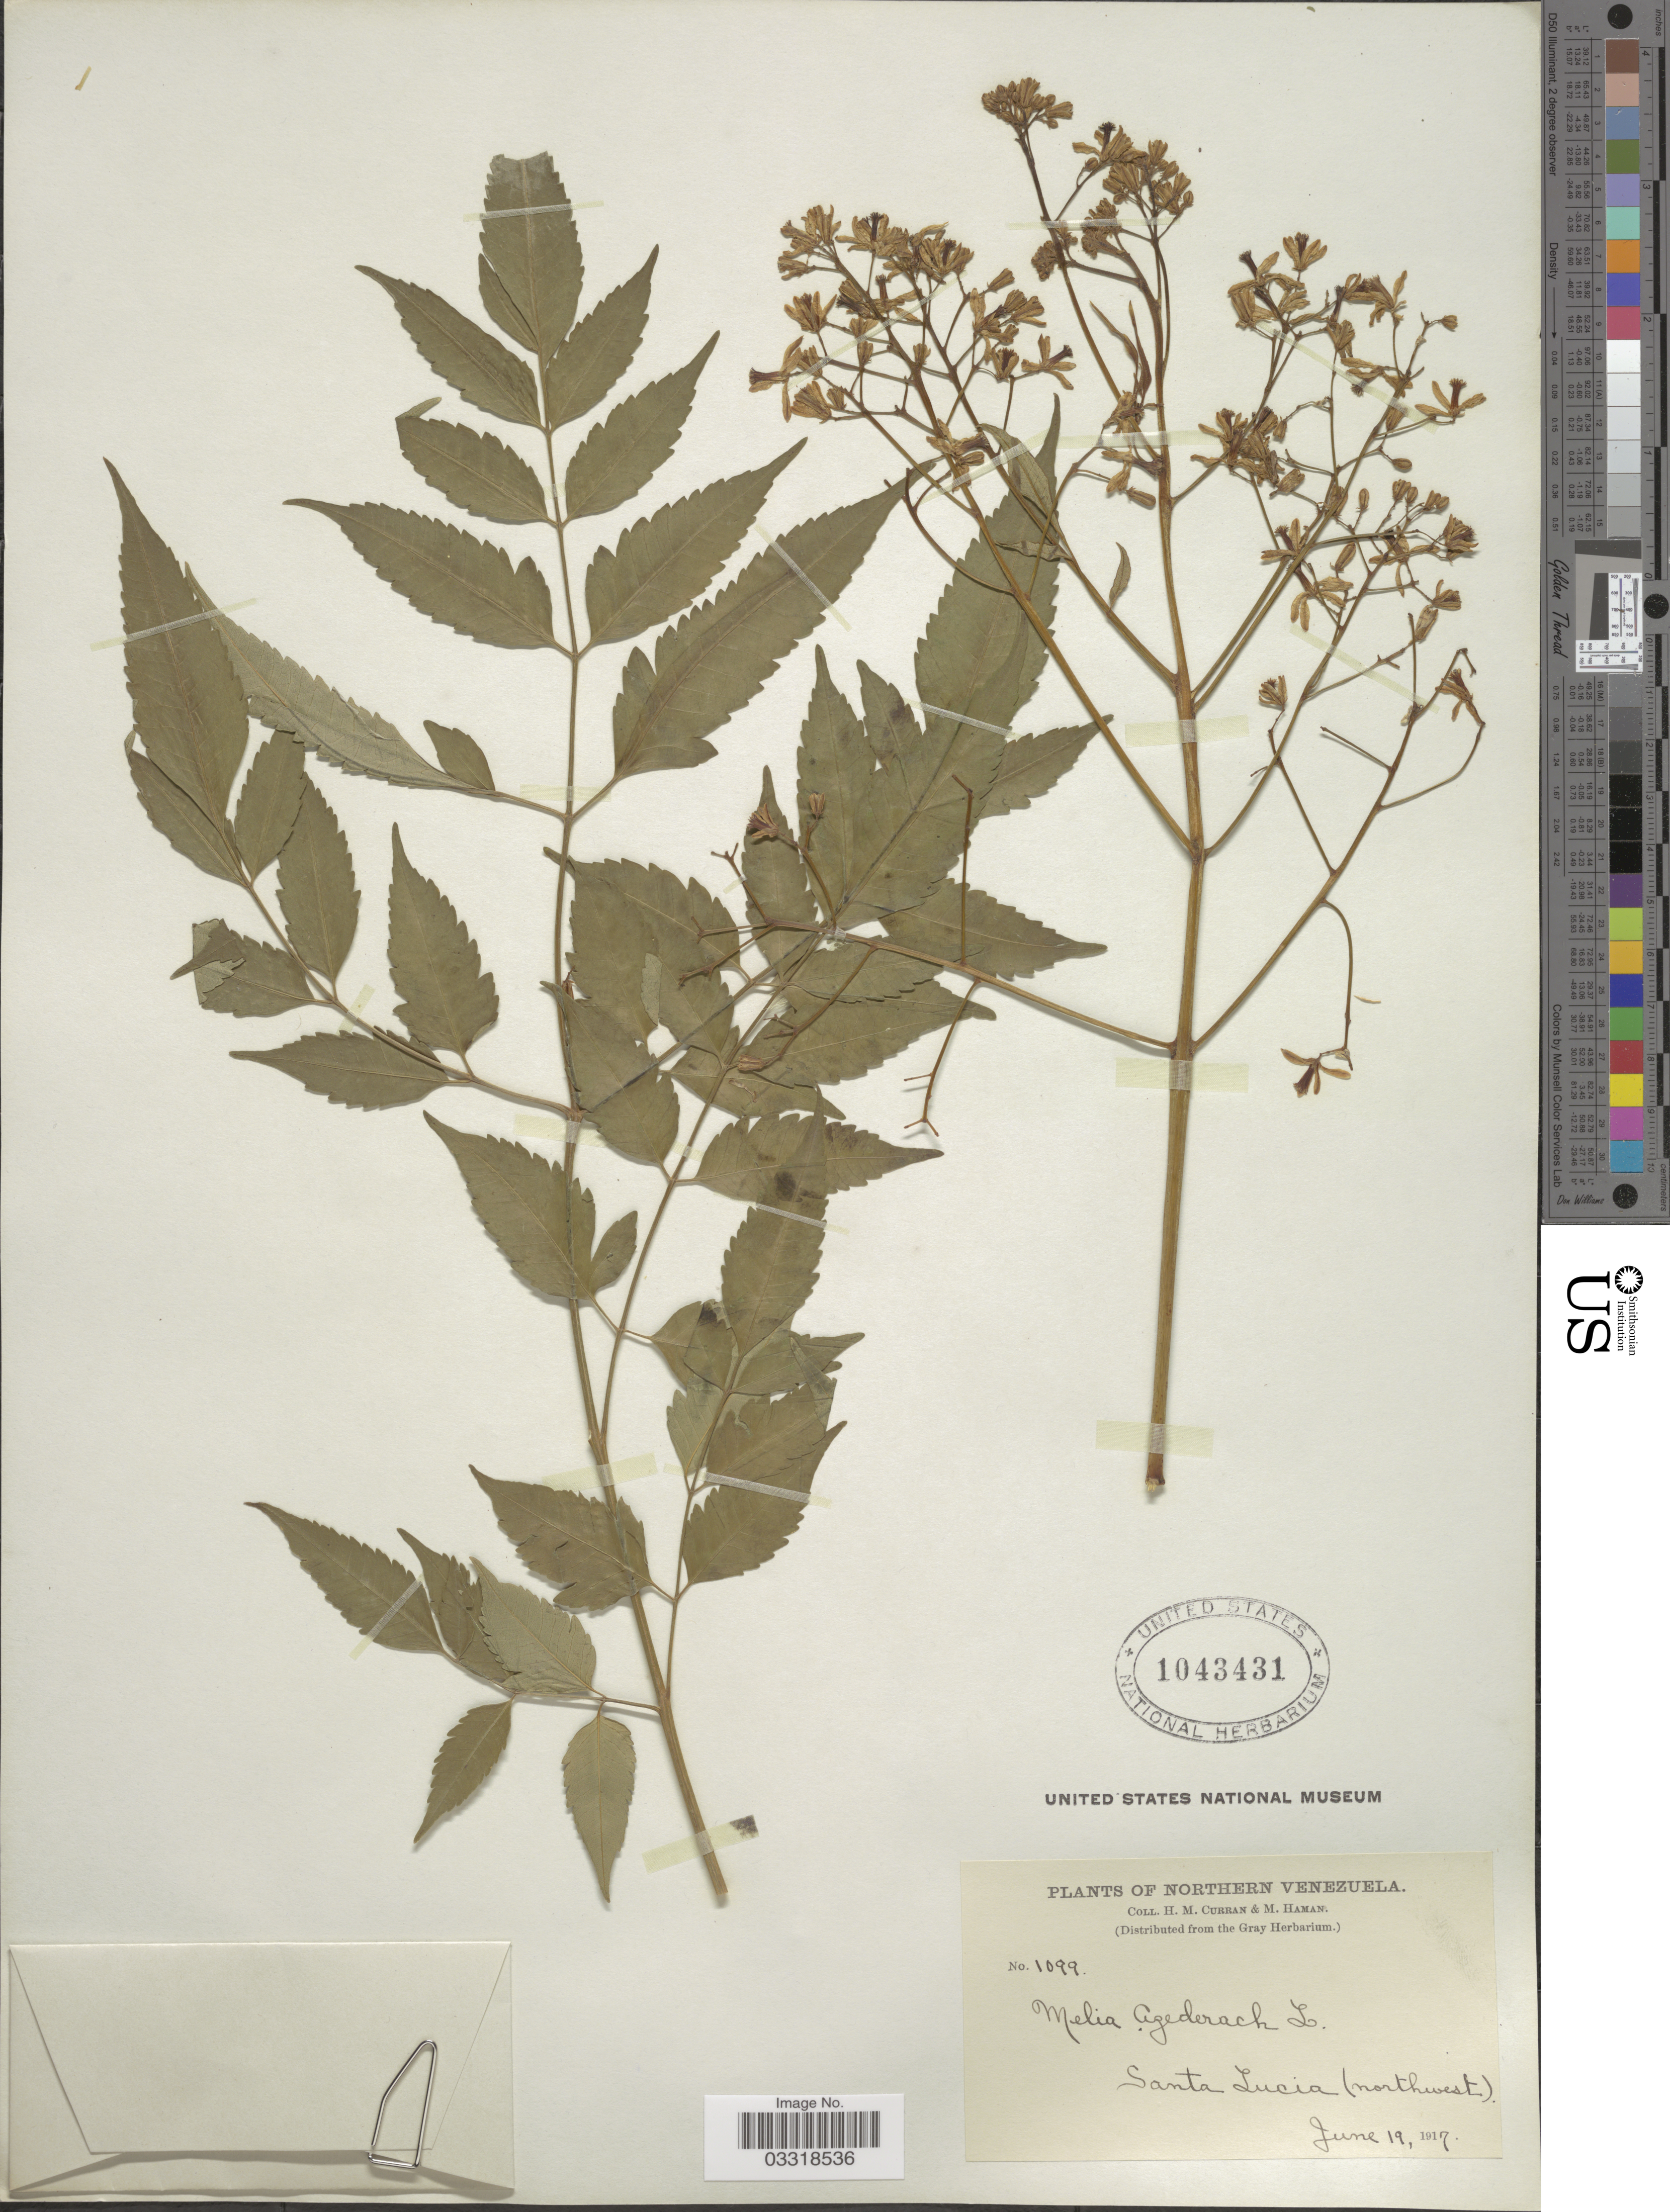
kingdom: Plantae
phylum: Tracheophyta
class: Magnoliopsida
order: Sapindales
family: Meliaceae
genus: Melia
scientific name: Melia azedarach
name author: L.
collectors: H. M. Curran & M. Haman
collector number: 1099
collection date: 1917-06-19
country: Venezuela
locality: Northern Venezuela. Santa Lucia (northwest).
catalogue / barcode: US 1043431